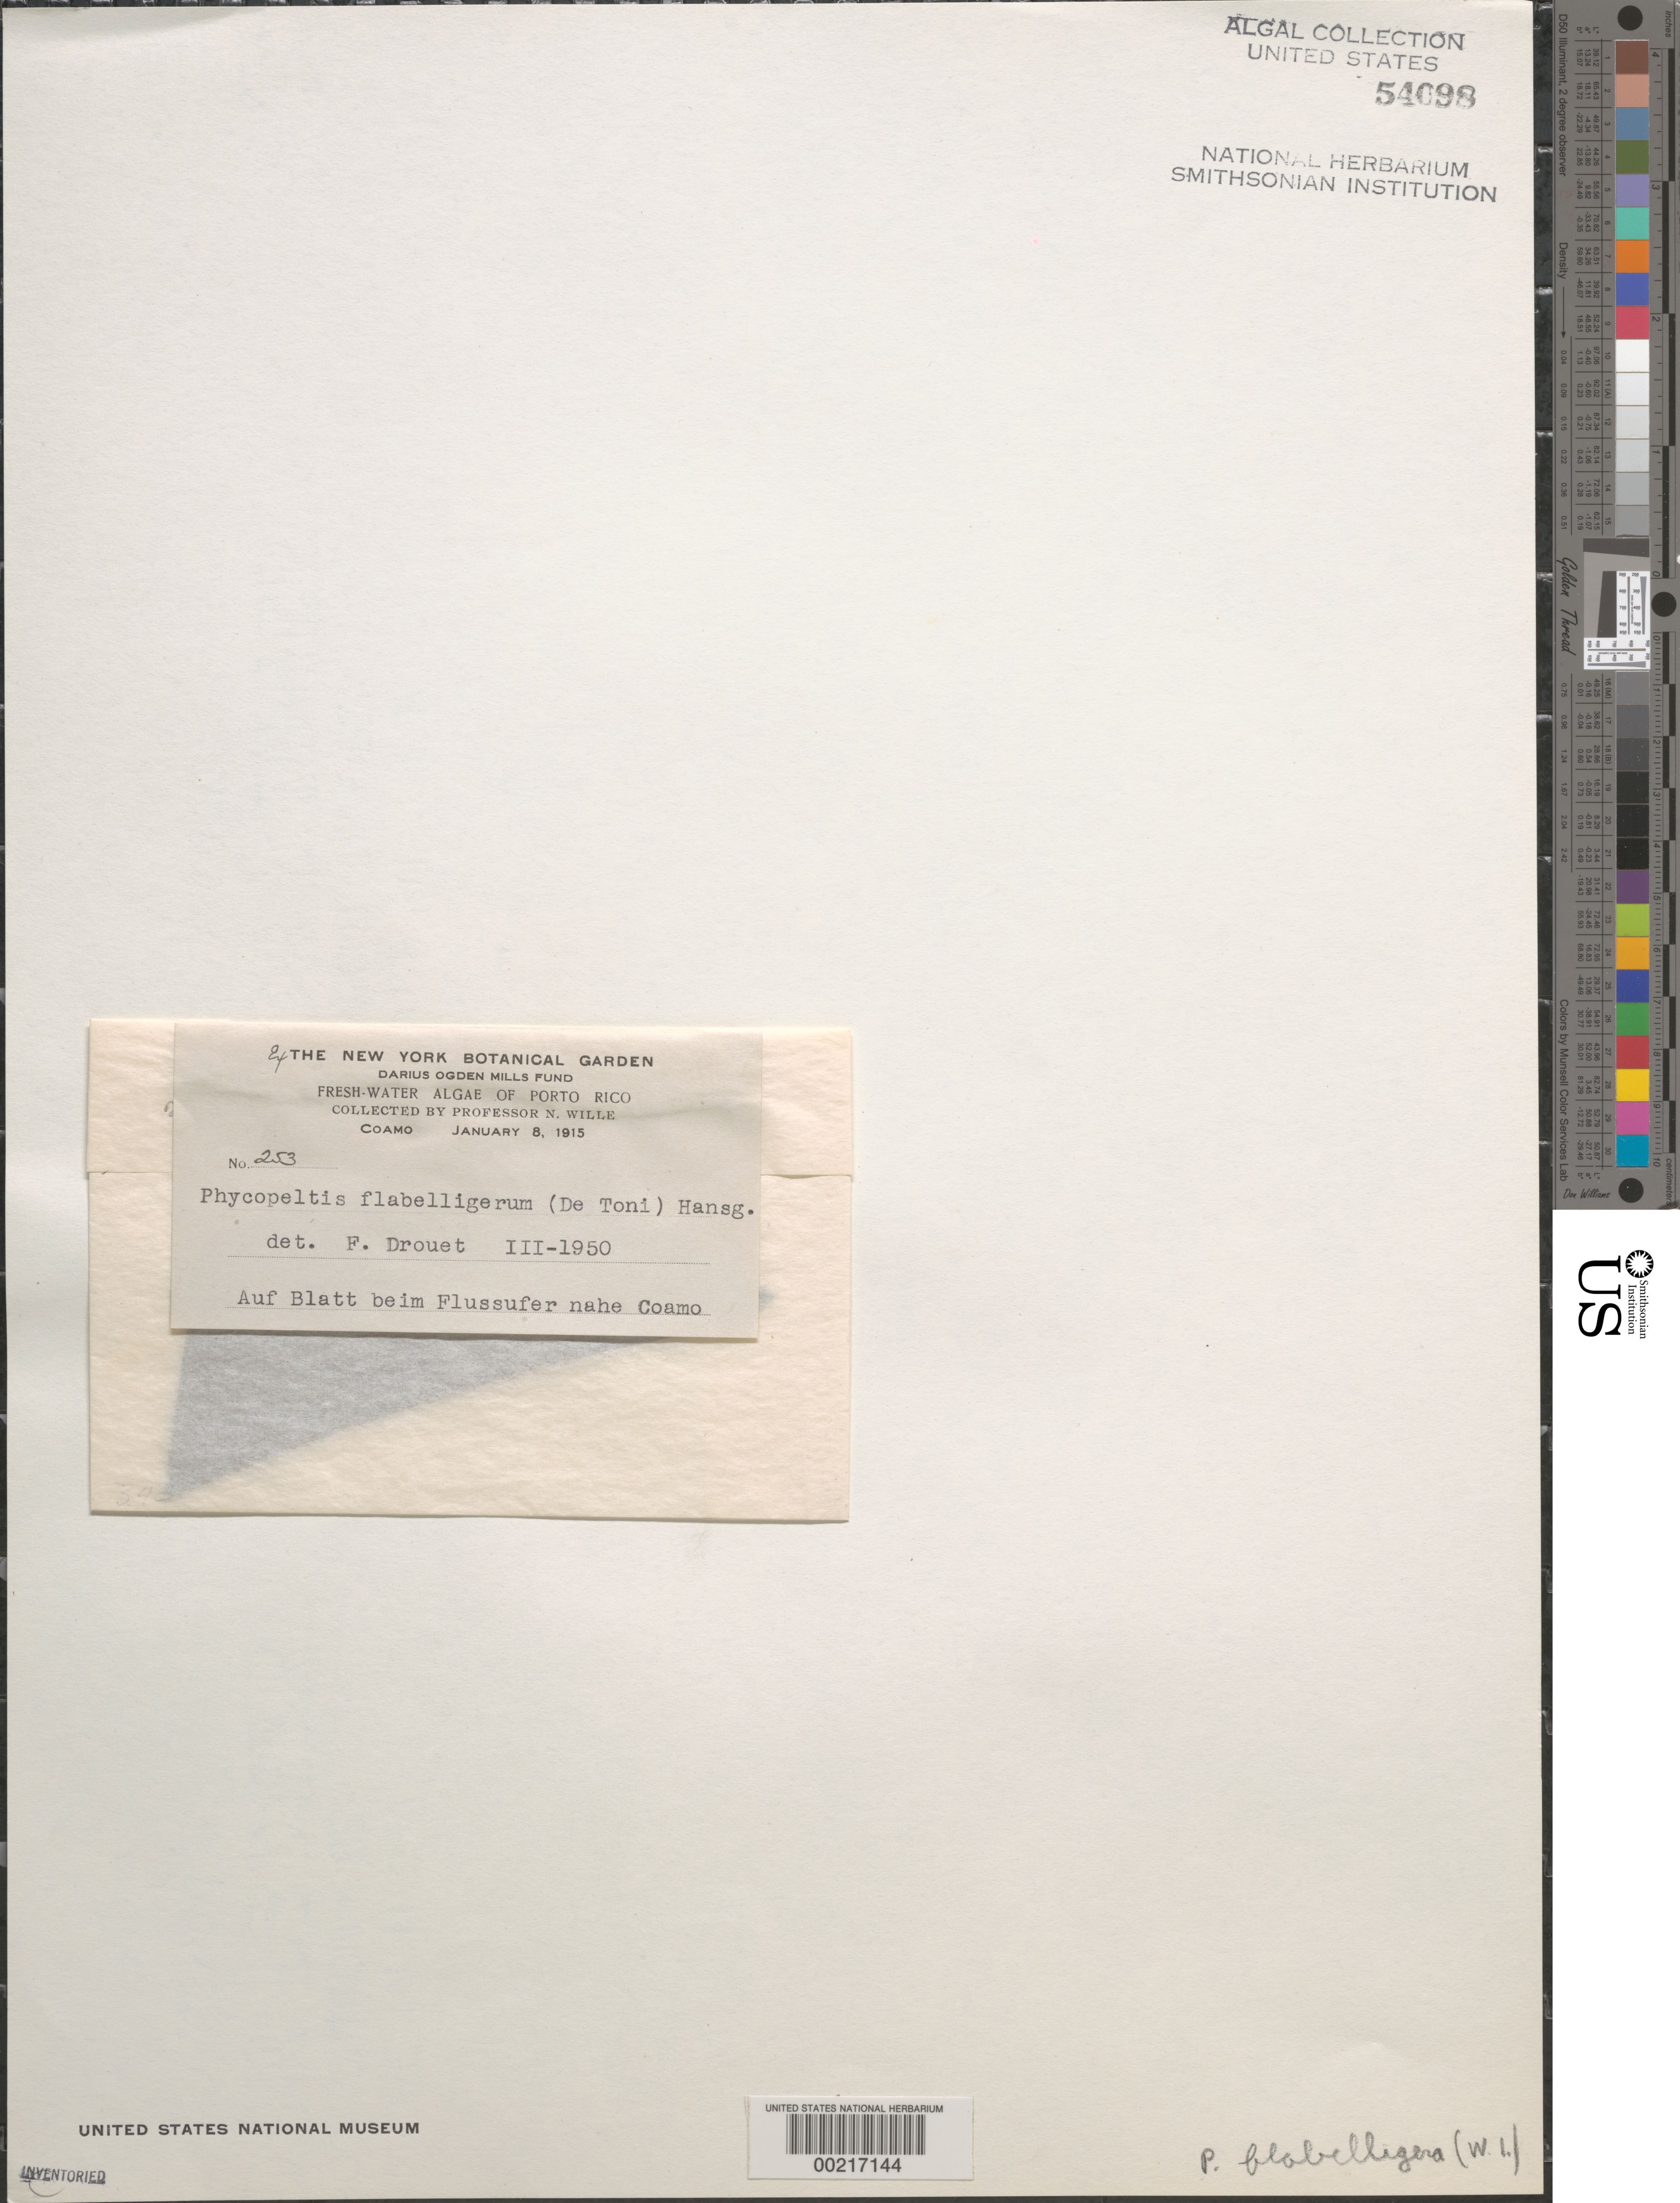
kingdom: Plantae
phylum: Chlorophyta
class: Ulvophyceae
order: Trentepohliales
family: Trentepohliaceae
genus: Phycopeltis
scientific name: Phycopeltis flabelligerum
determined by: Drouet, F. E.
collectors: N. Wille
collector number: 253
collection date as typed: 08 Jan 1915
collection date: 1915-01-08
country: Puerto Rico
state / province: Coamo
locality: Coamo area, riverside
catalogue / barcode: US 54098